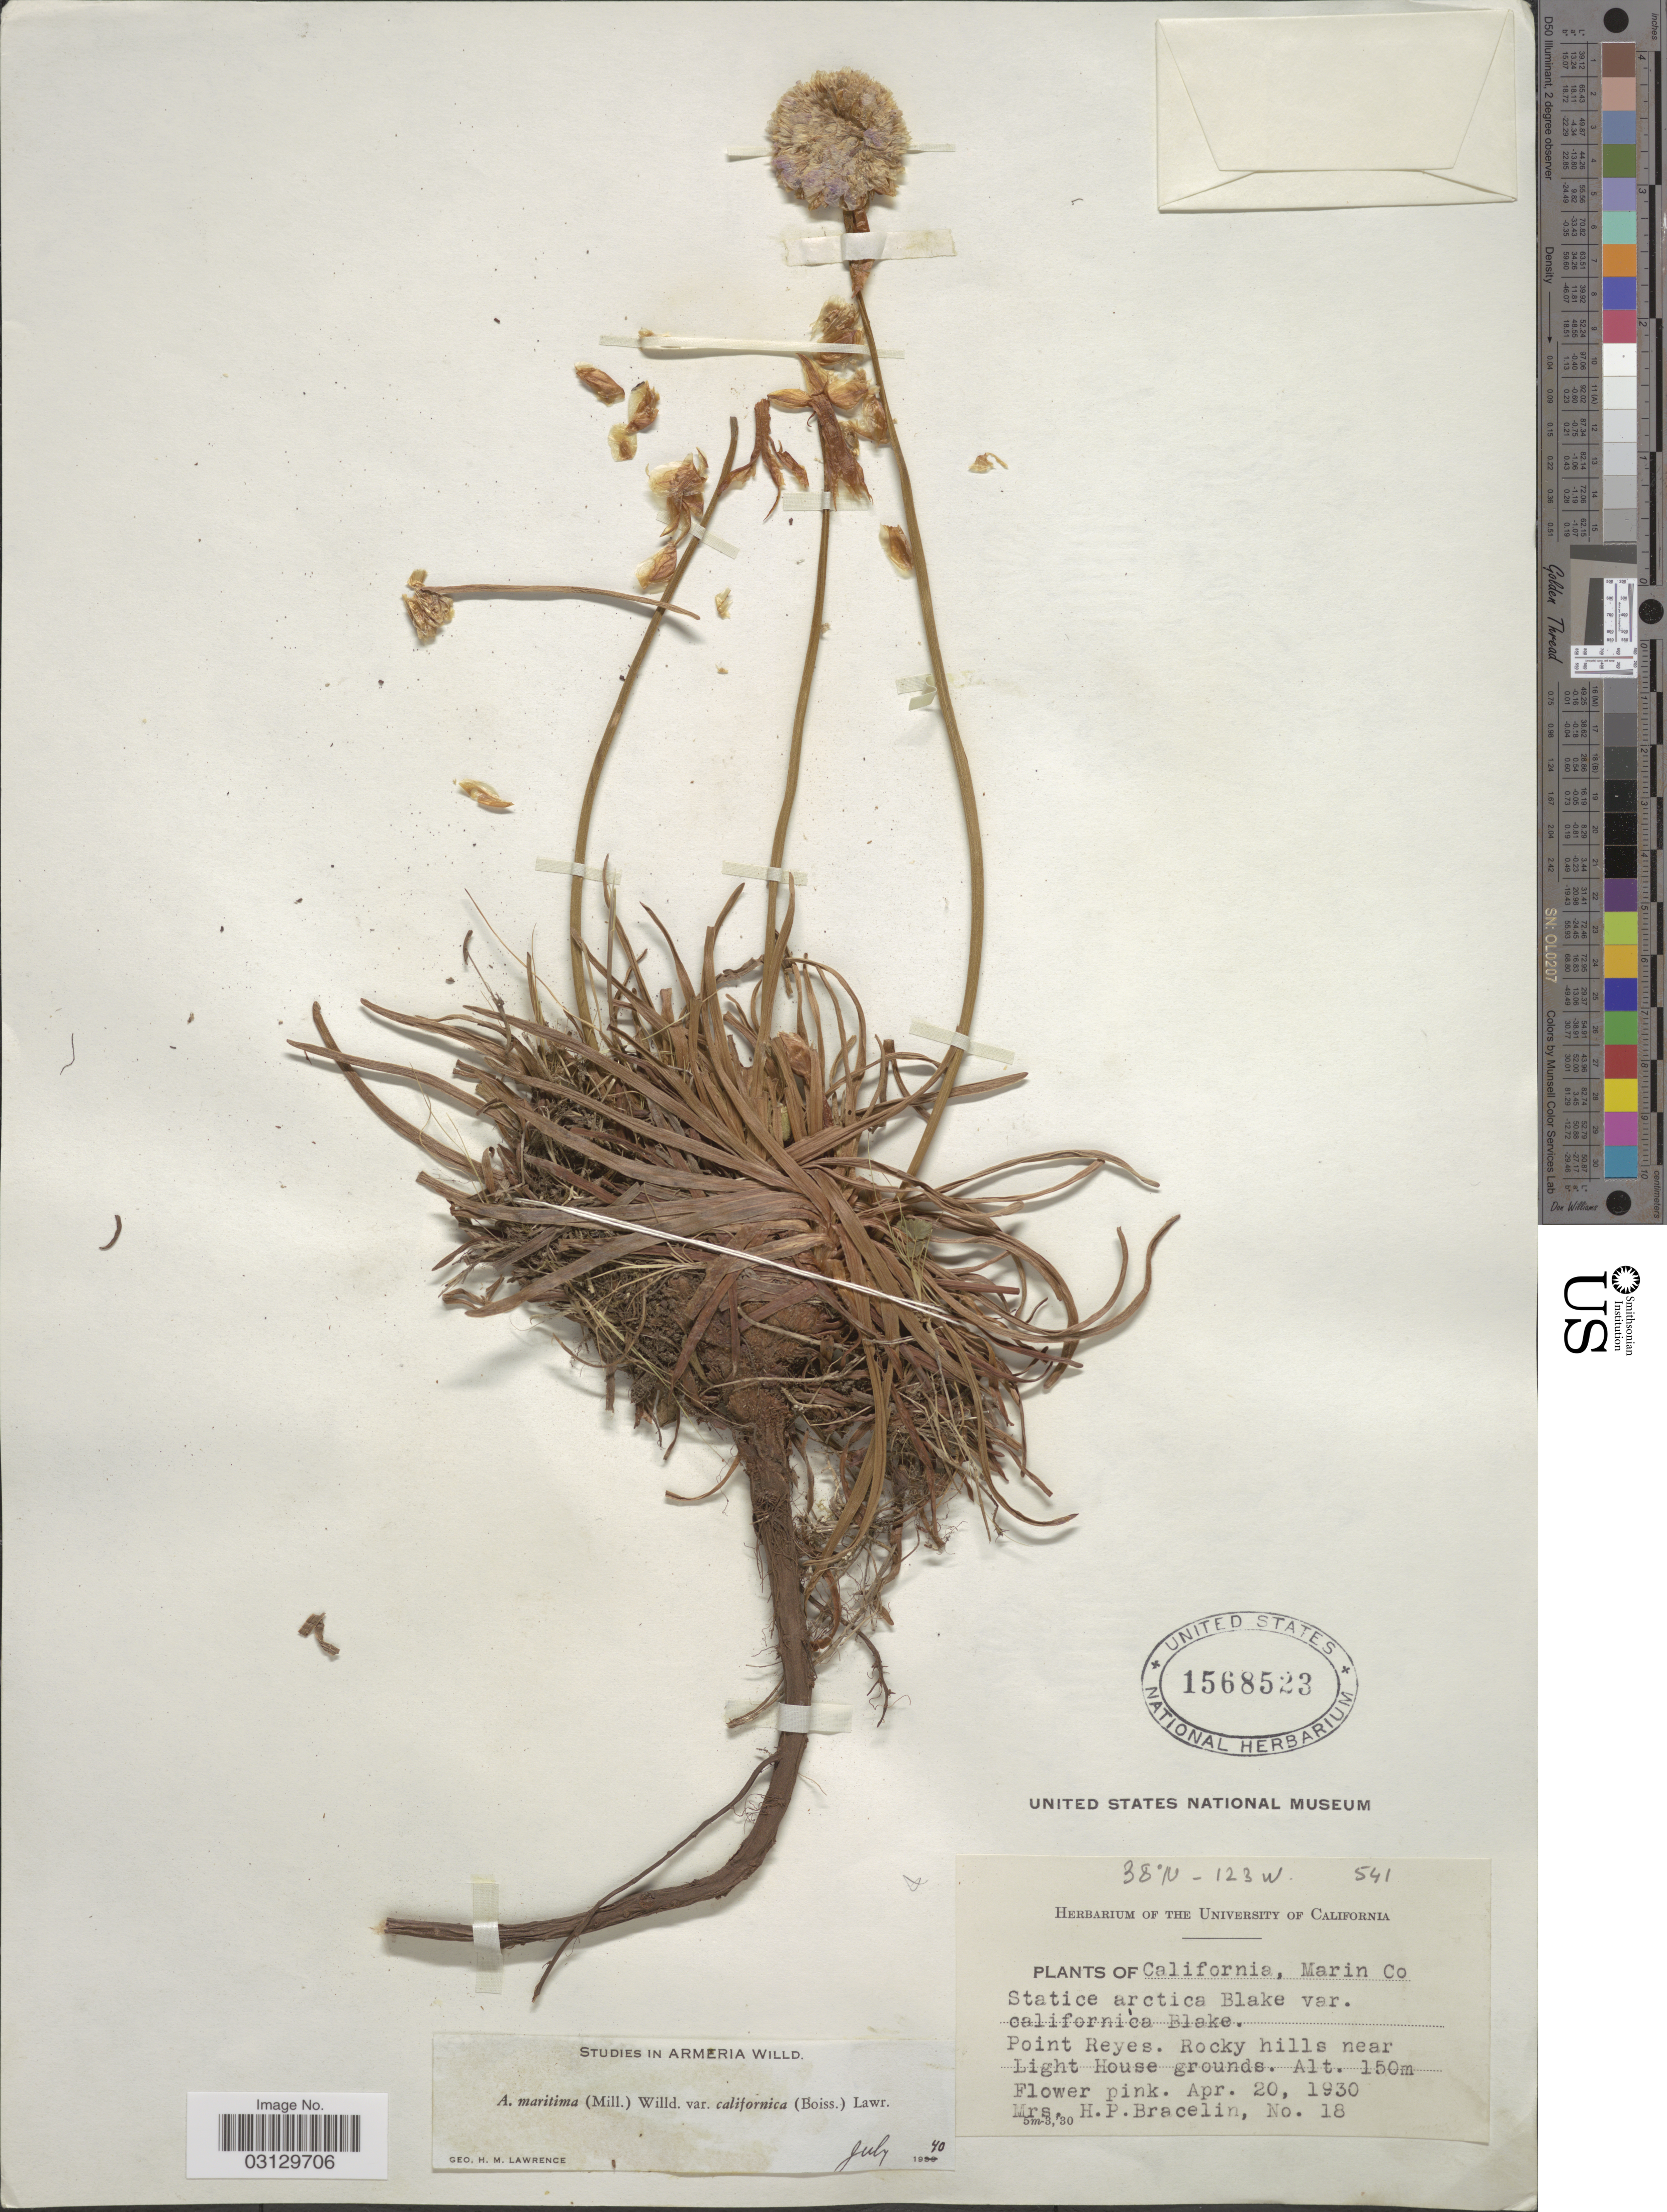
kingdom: Plantae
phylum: Tracheophyta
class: Magnoliopsida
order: Caryophyllales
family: Plumbaginaceae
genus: Armeria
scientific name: Armeria maritima subsp. californica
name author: (Boiss.) A.E. Porsild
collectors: H. Bracelin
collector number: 18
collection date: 1930-04-20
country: United States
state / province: California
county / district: Marin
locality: Marin Co. Point Reyes. Rocky hills near Light House grounds.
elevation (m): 150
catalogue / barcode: US 1568523